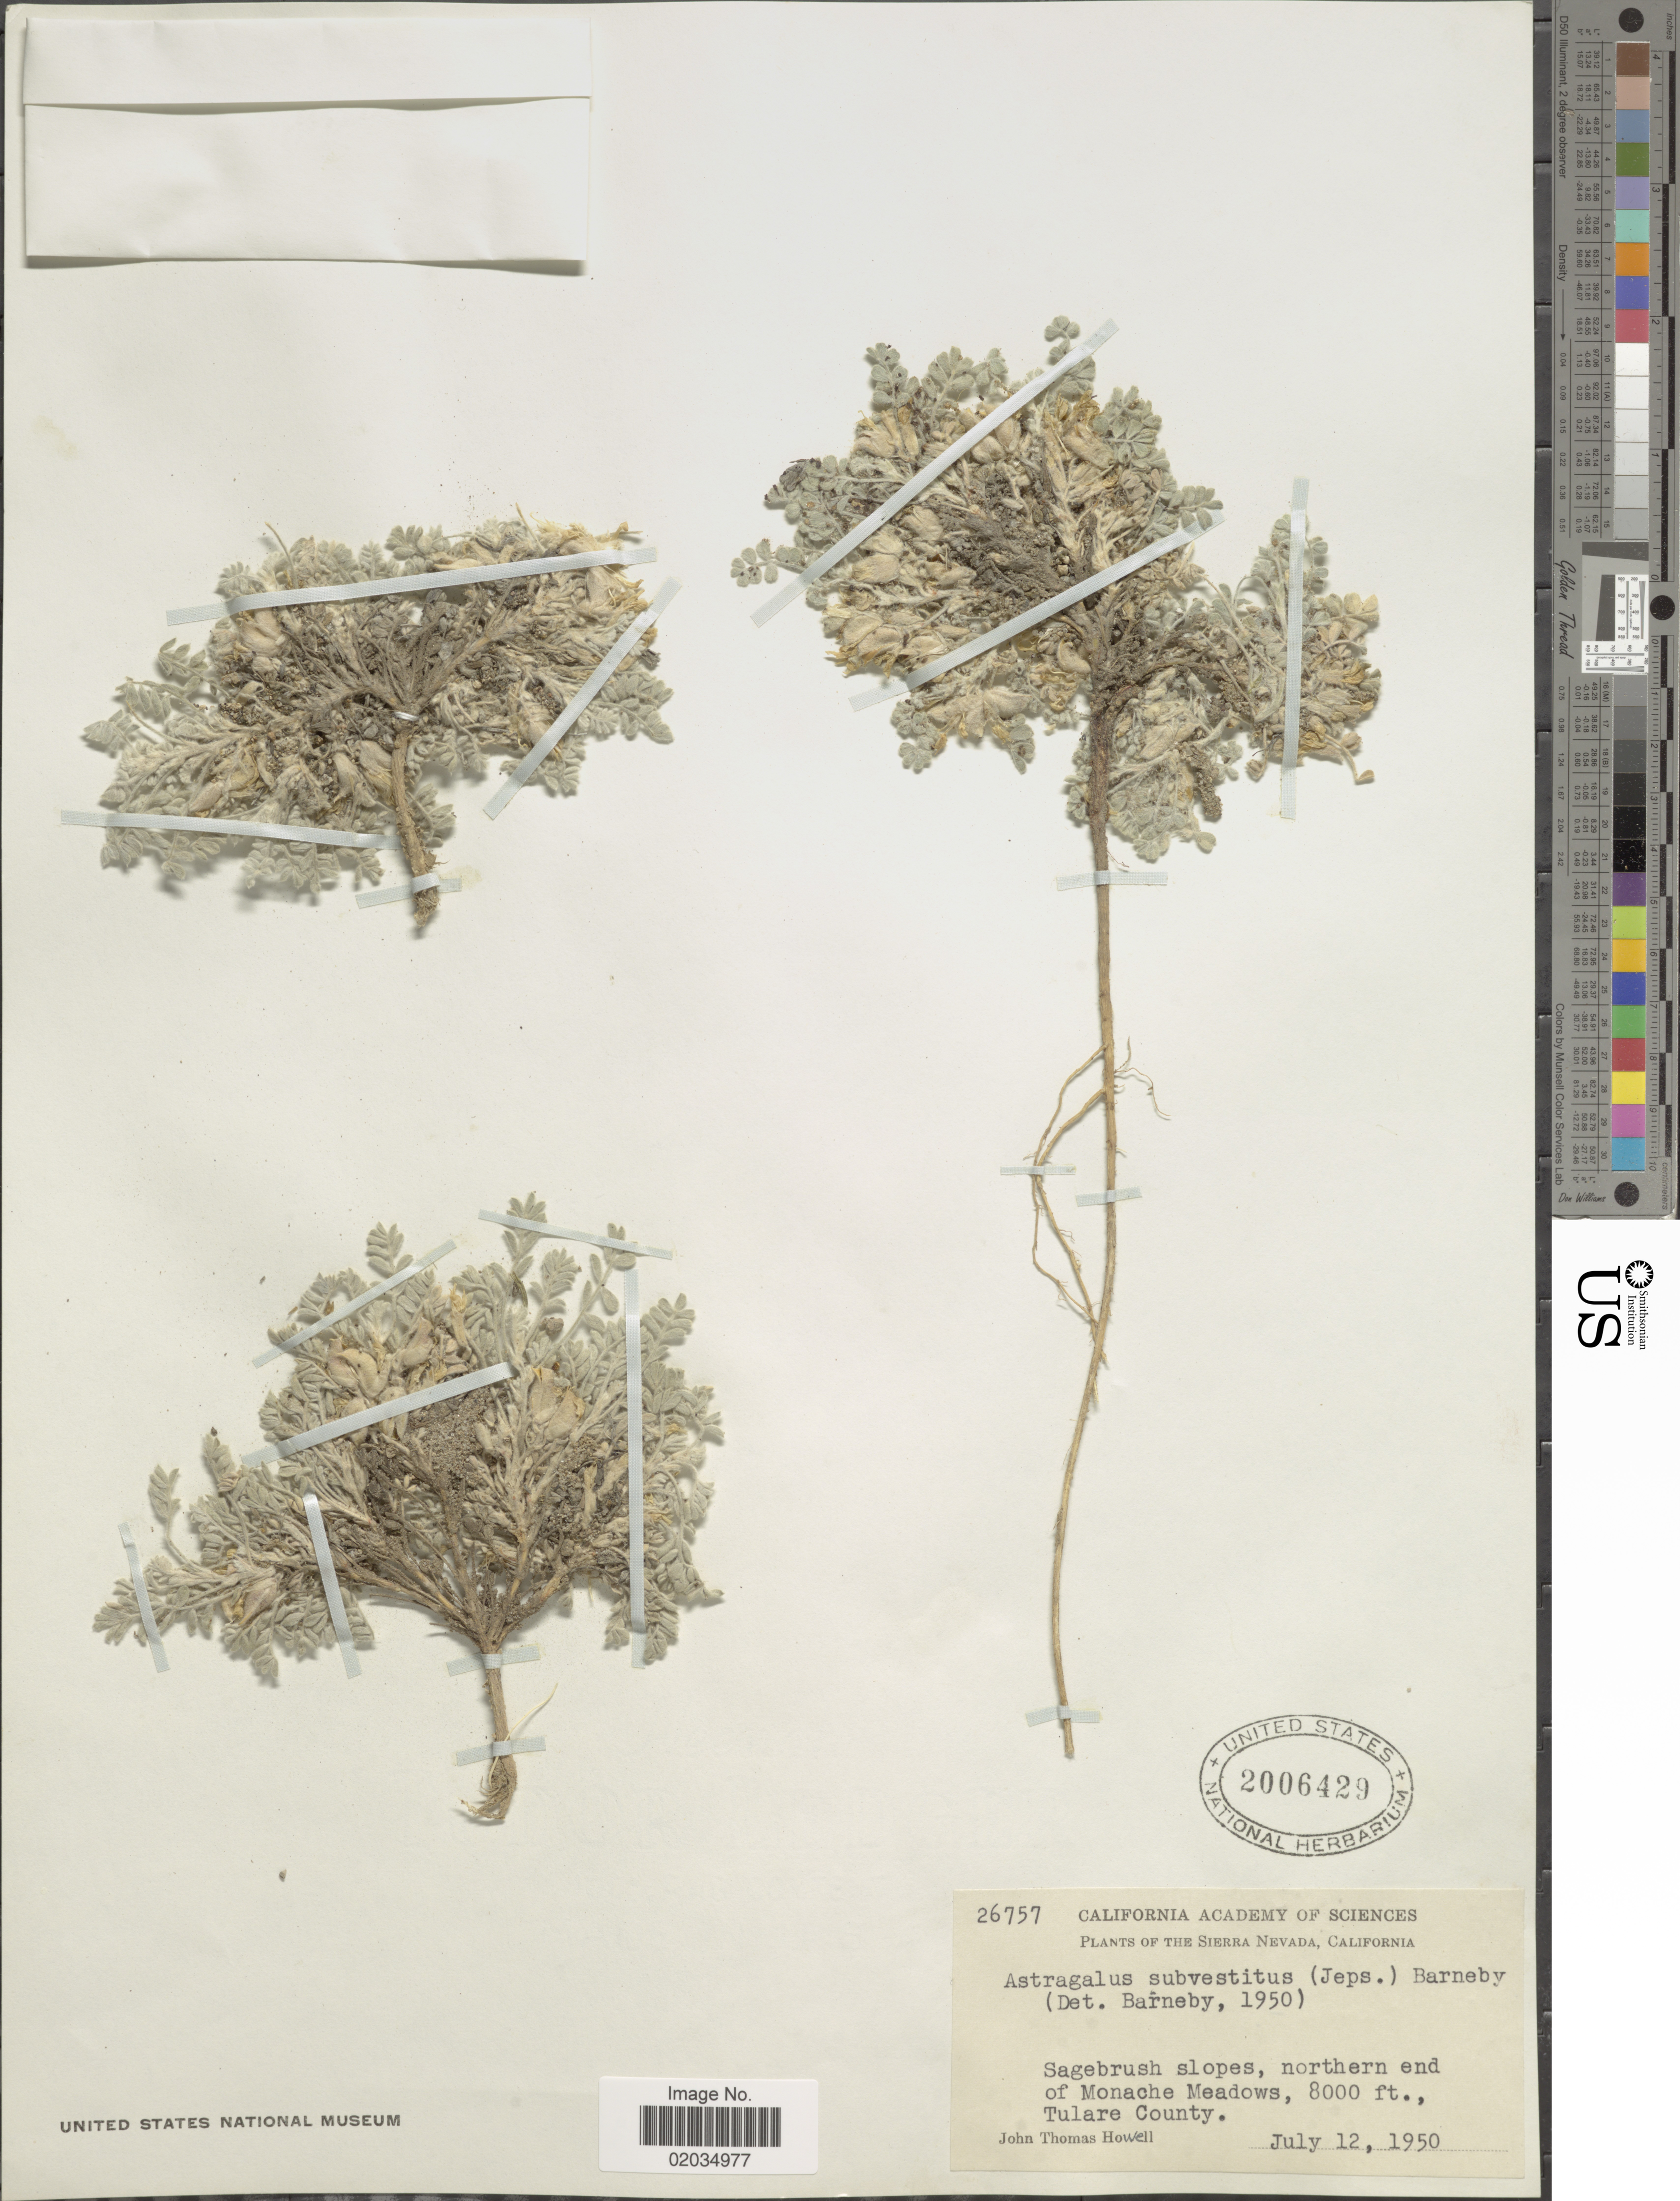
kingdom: Plantae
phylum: Tracheophyta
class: Magnoliopsida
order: Fabales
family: Fabaceae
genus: Astragalus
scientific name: Astragalus subvestitus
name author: (Jeps.) Barneby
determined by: Barneby, Rupert C., (NY)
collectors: J. T. Howell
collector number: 26757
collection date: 1950-07-12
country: United States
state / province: California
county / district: Tulare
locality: Northern end of Monache Meadows, Tulare County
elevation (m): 2438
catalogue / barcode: US 2006429